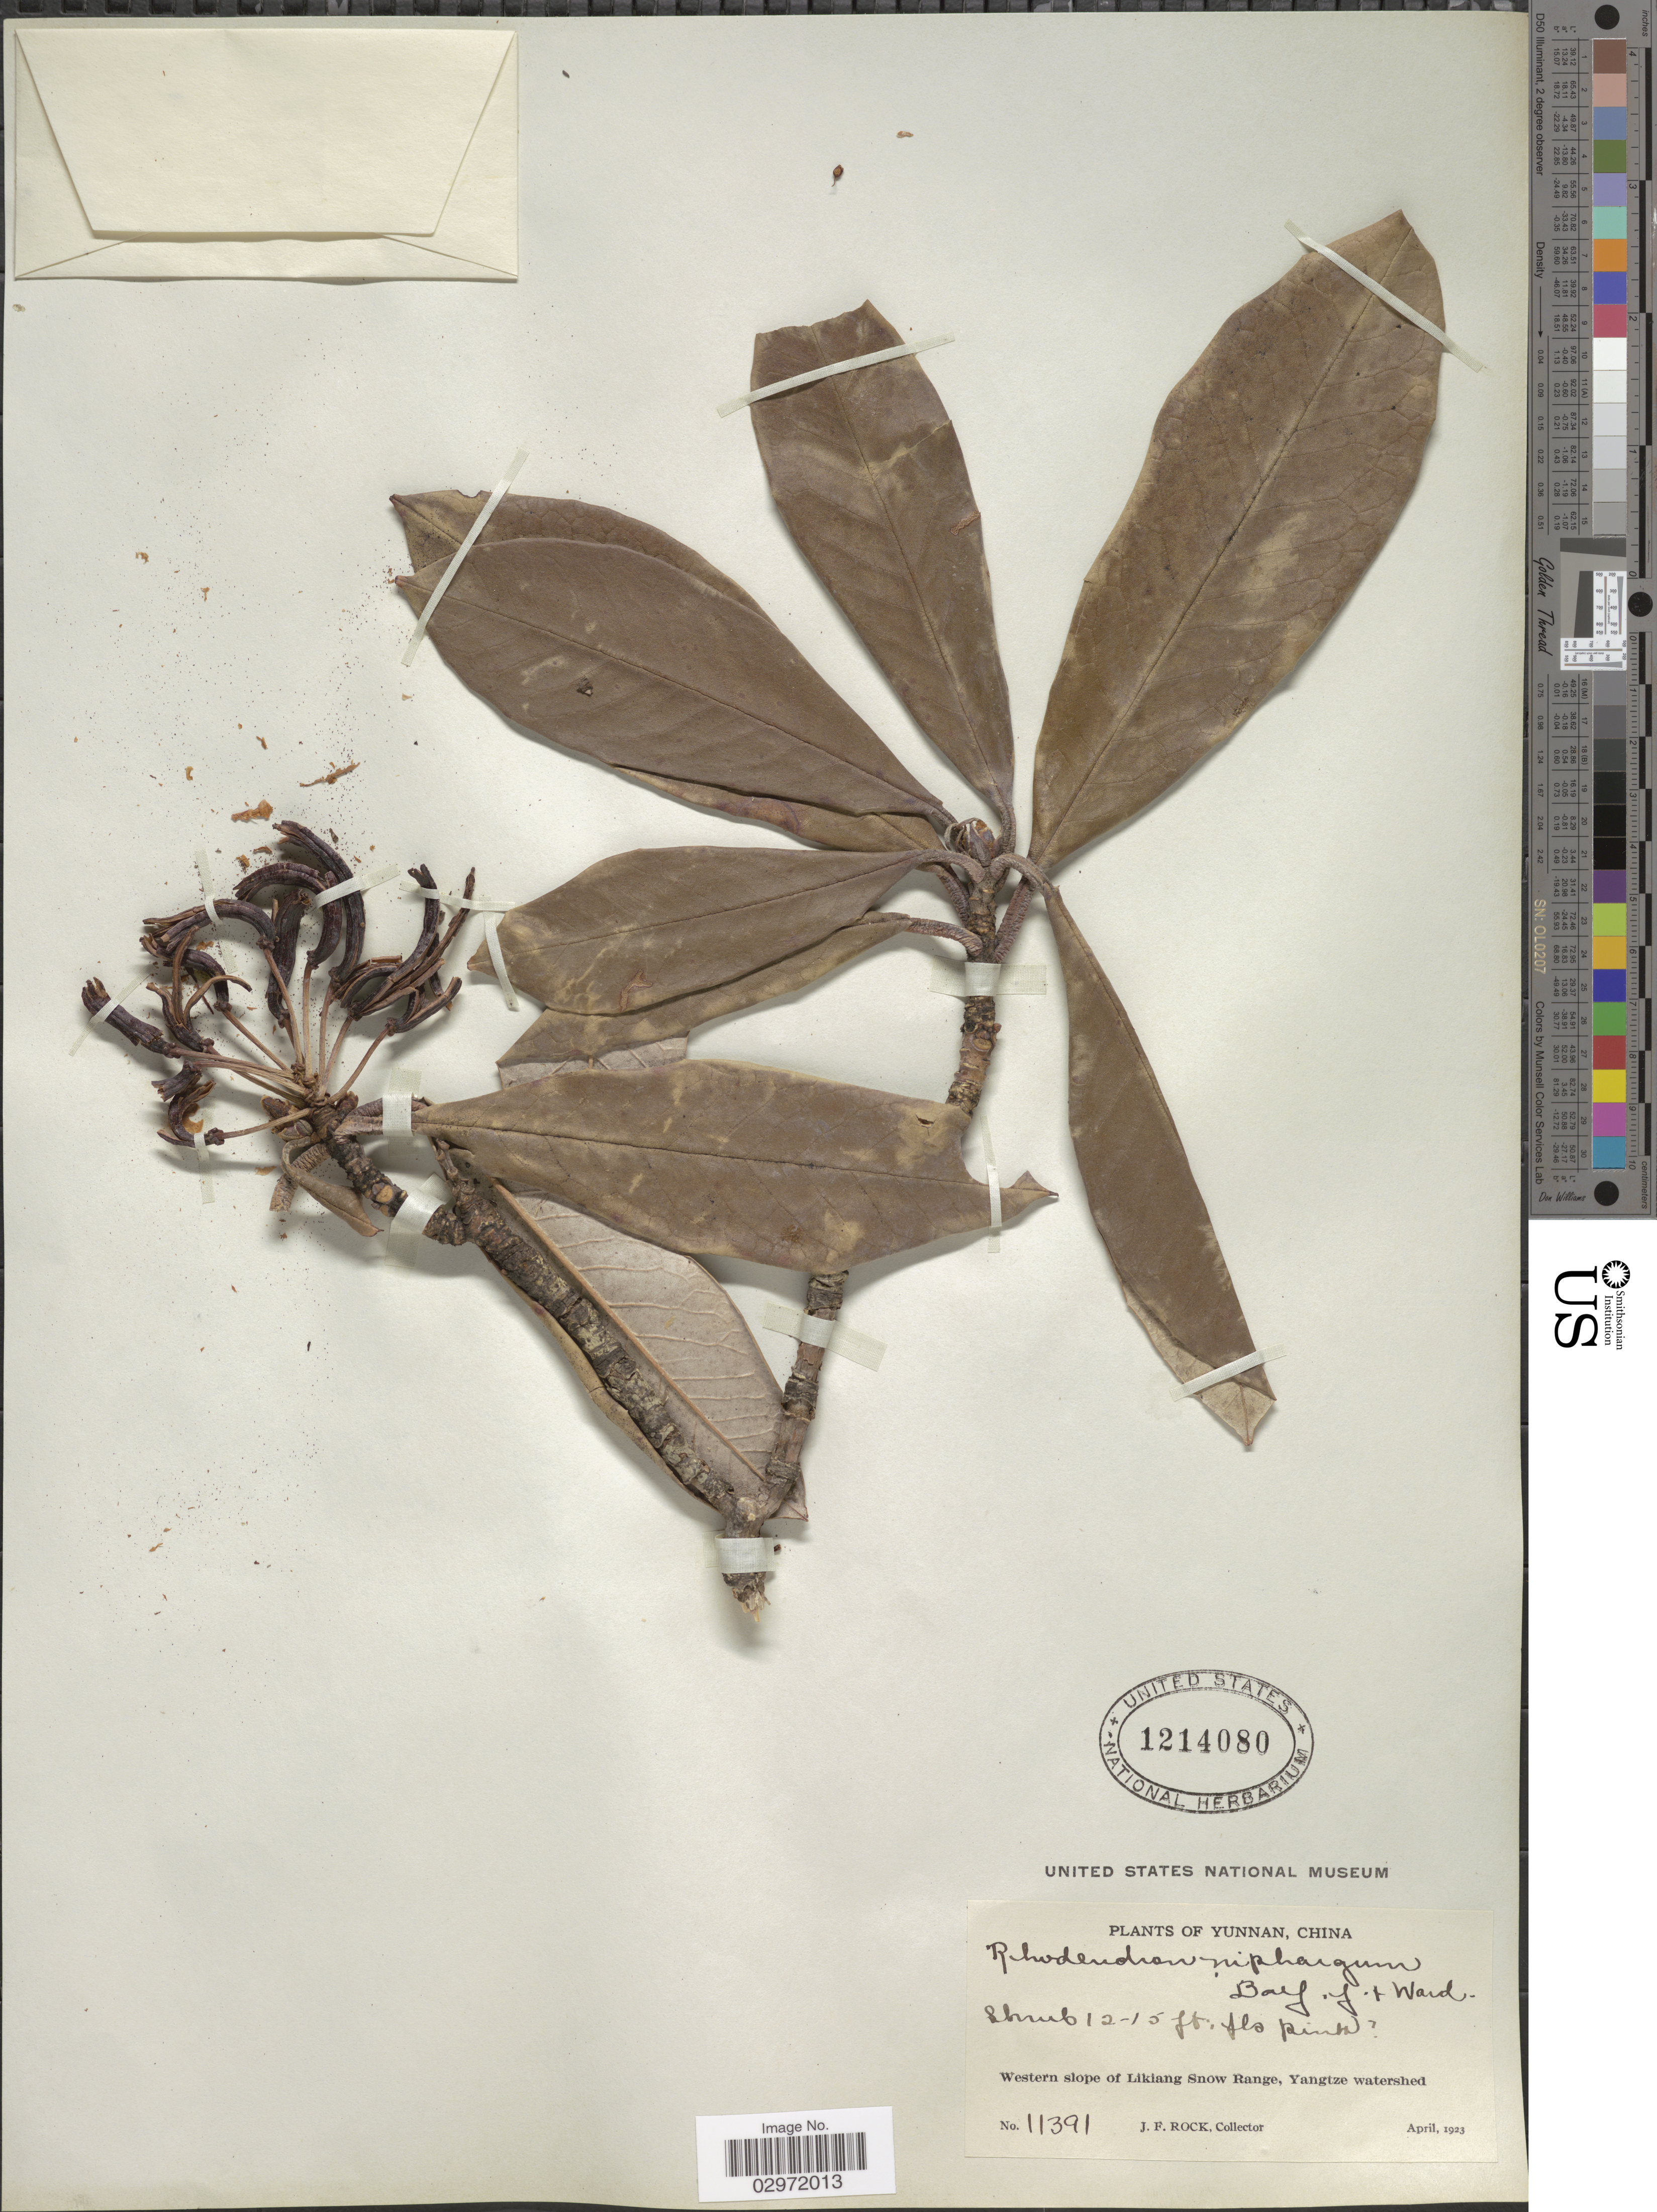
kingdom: Plantae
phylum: Tracheophyta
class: Magnoliopsida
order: Ericales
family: Ericaceae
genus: Rhododendron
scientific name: Rhododendron niphargum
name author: Balf. f. & Kingdon-Ward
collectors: J. Rock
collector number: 11391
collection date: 1923-04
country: China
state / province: Yunnan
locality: Western slope of Likinag Snow Range, Yangtze watershed.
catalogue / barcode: US 1214080